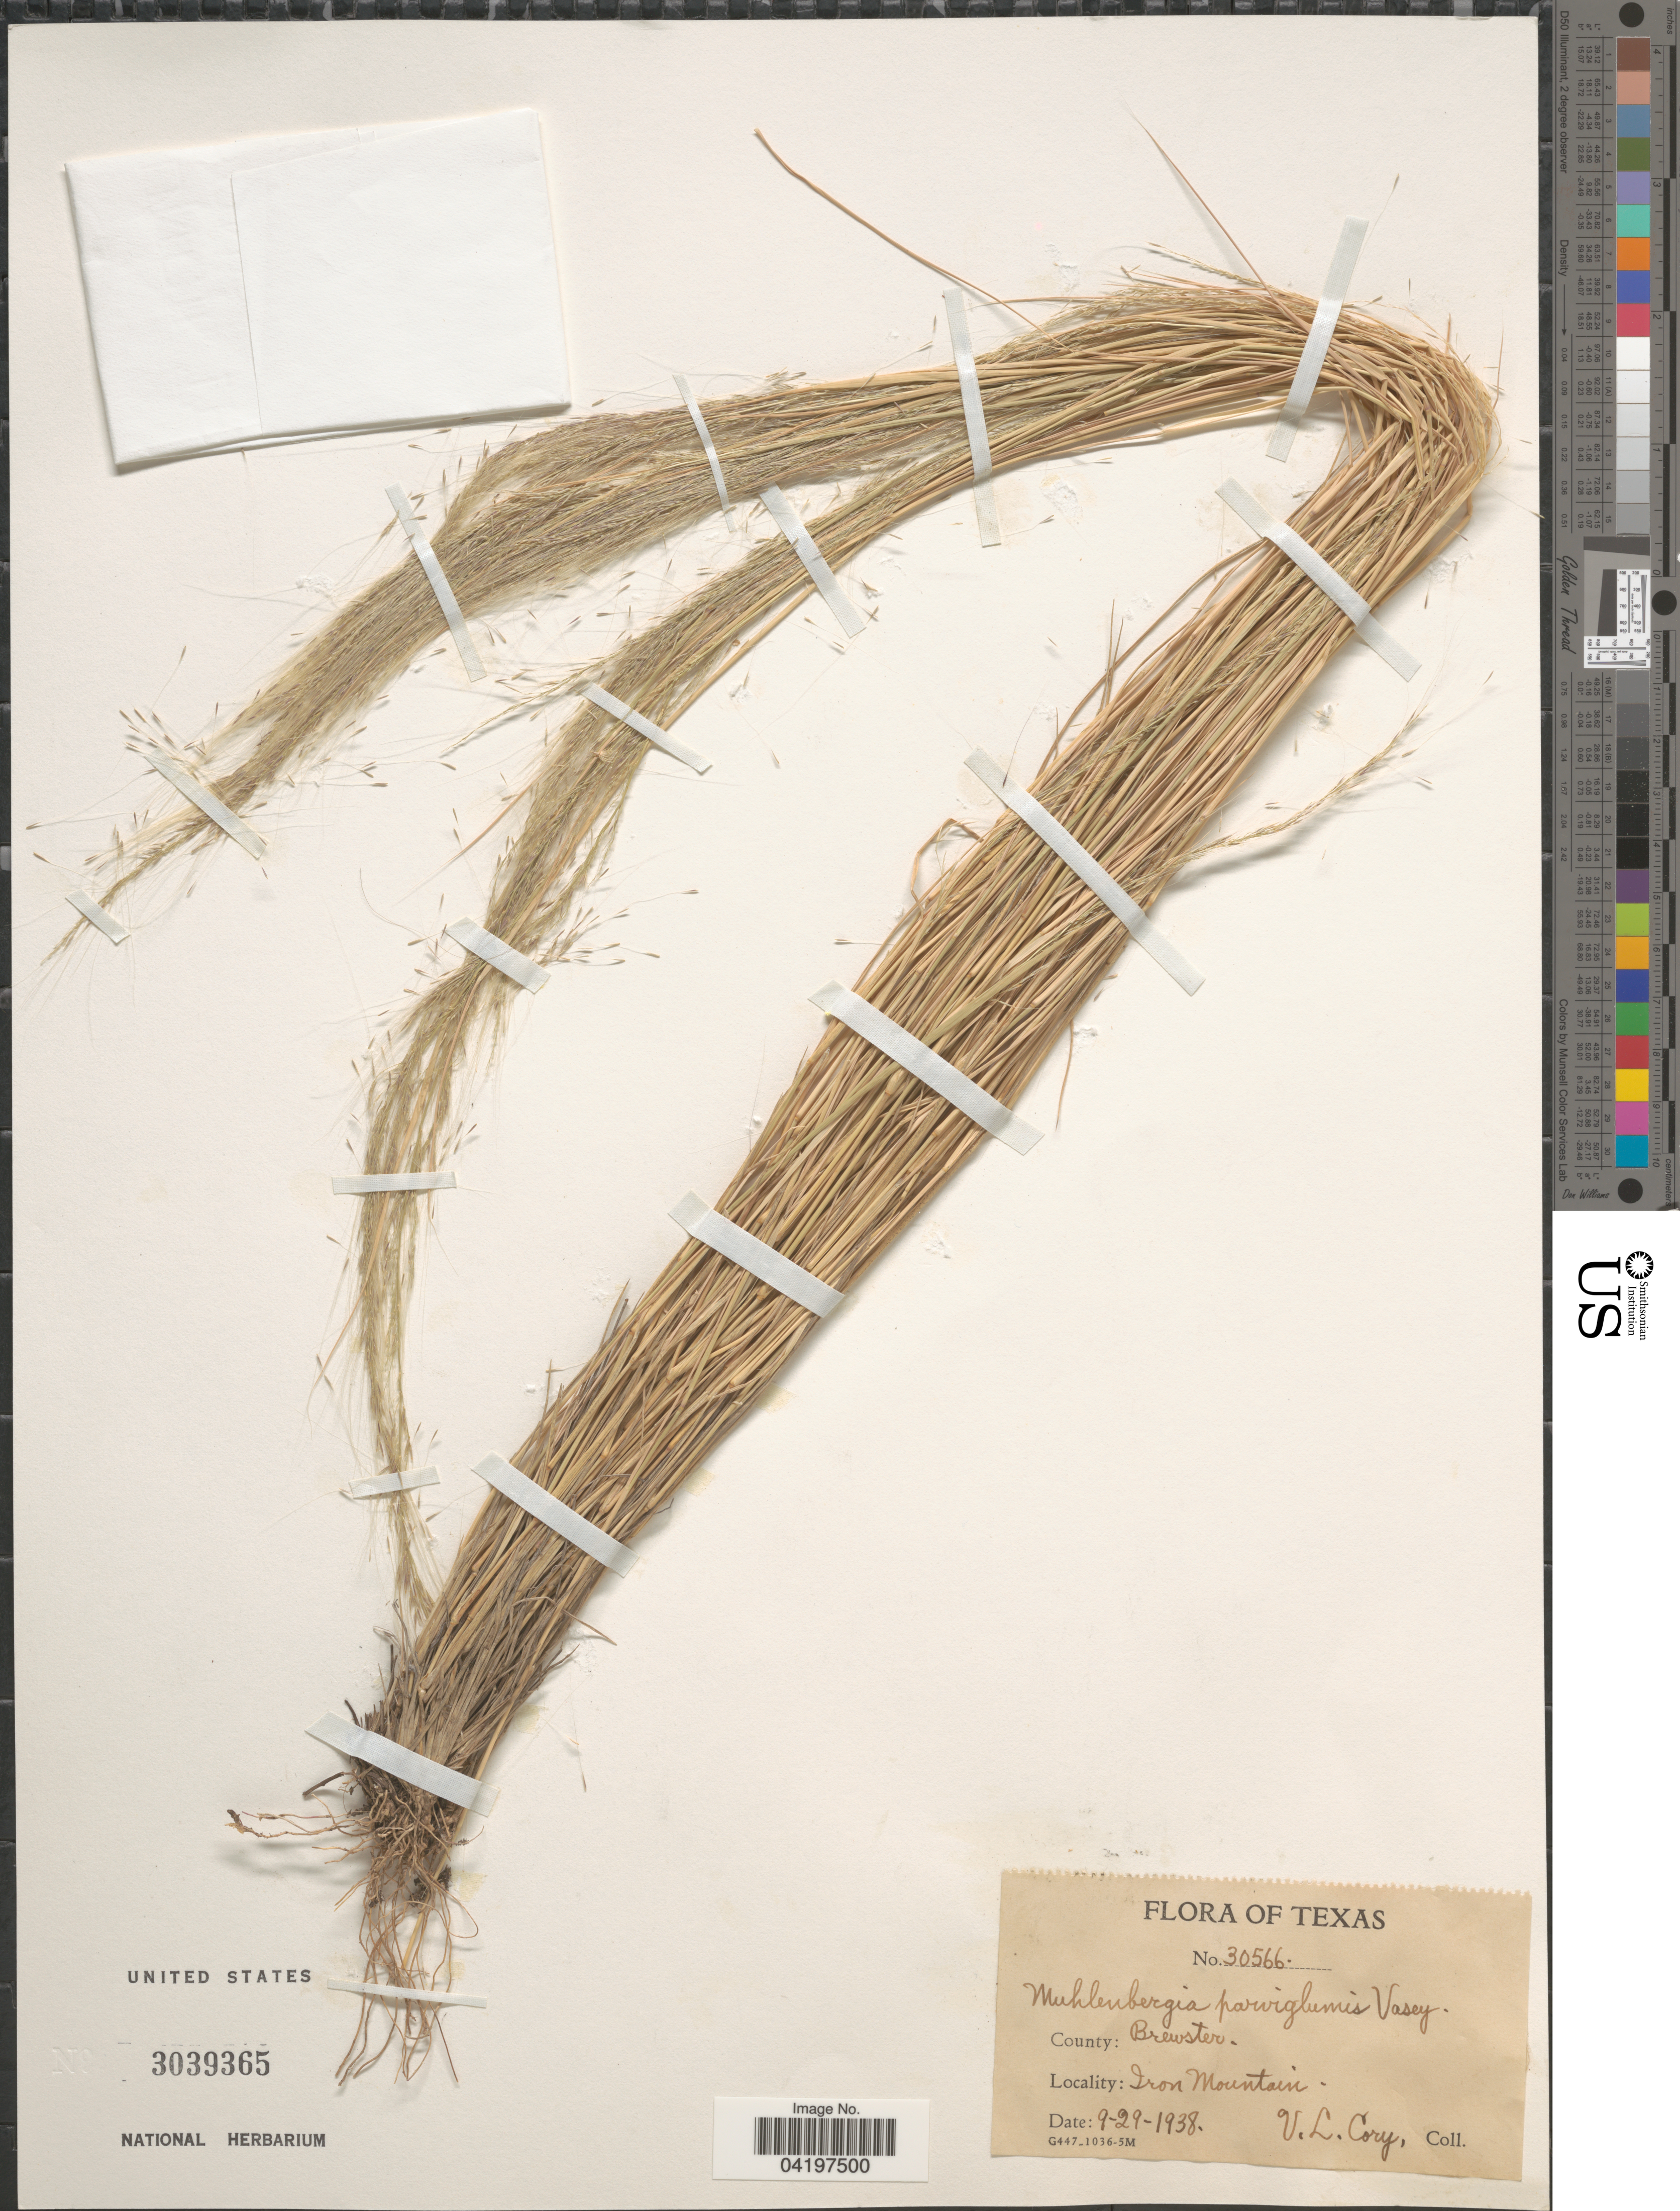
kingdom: Plantae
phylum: Tracheophyta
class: Liliopsida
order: Poales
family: Poaceae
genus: Muhlenbergia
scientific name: Muhlenbergia spiciformis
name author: Trin.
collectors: V. Cory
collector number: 30566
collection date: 1938-09-29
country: United States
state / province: Texas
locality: County: Brewster. Iron Mountain.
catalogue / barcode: US 3039365